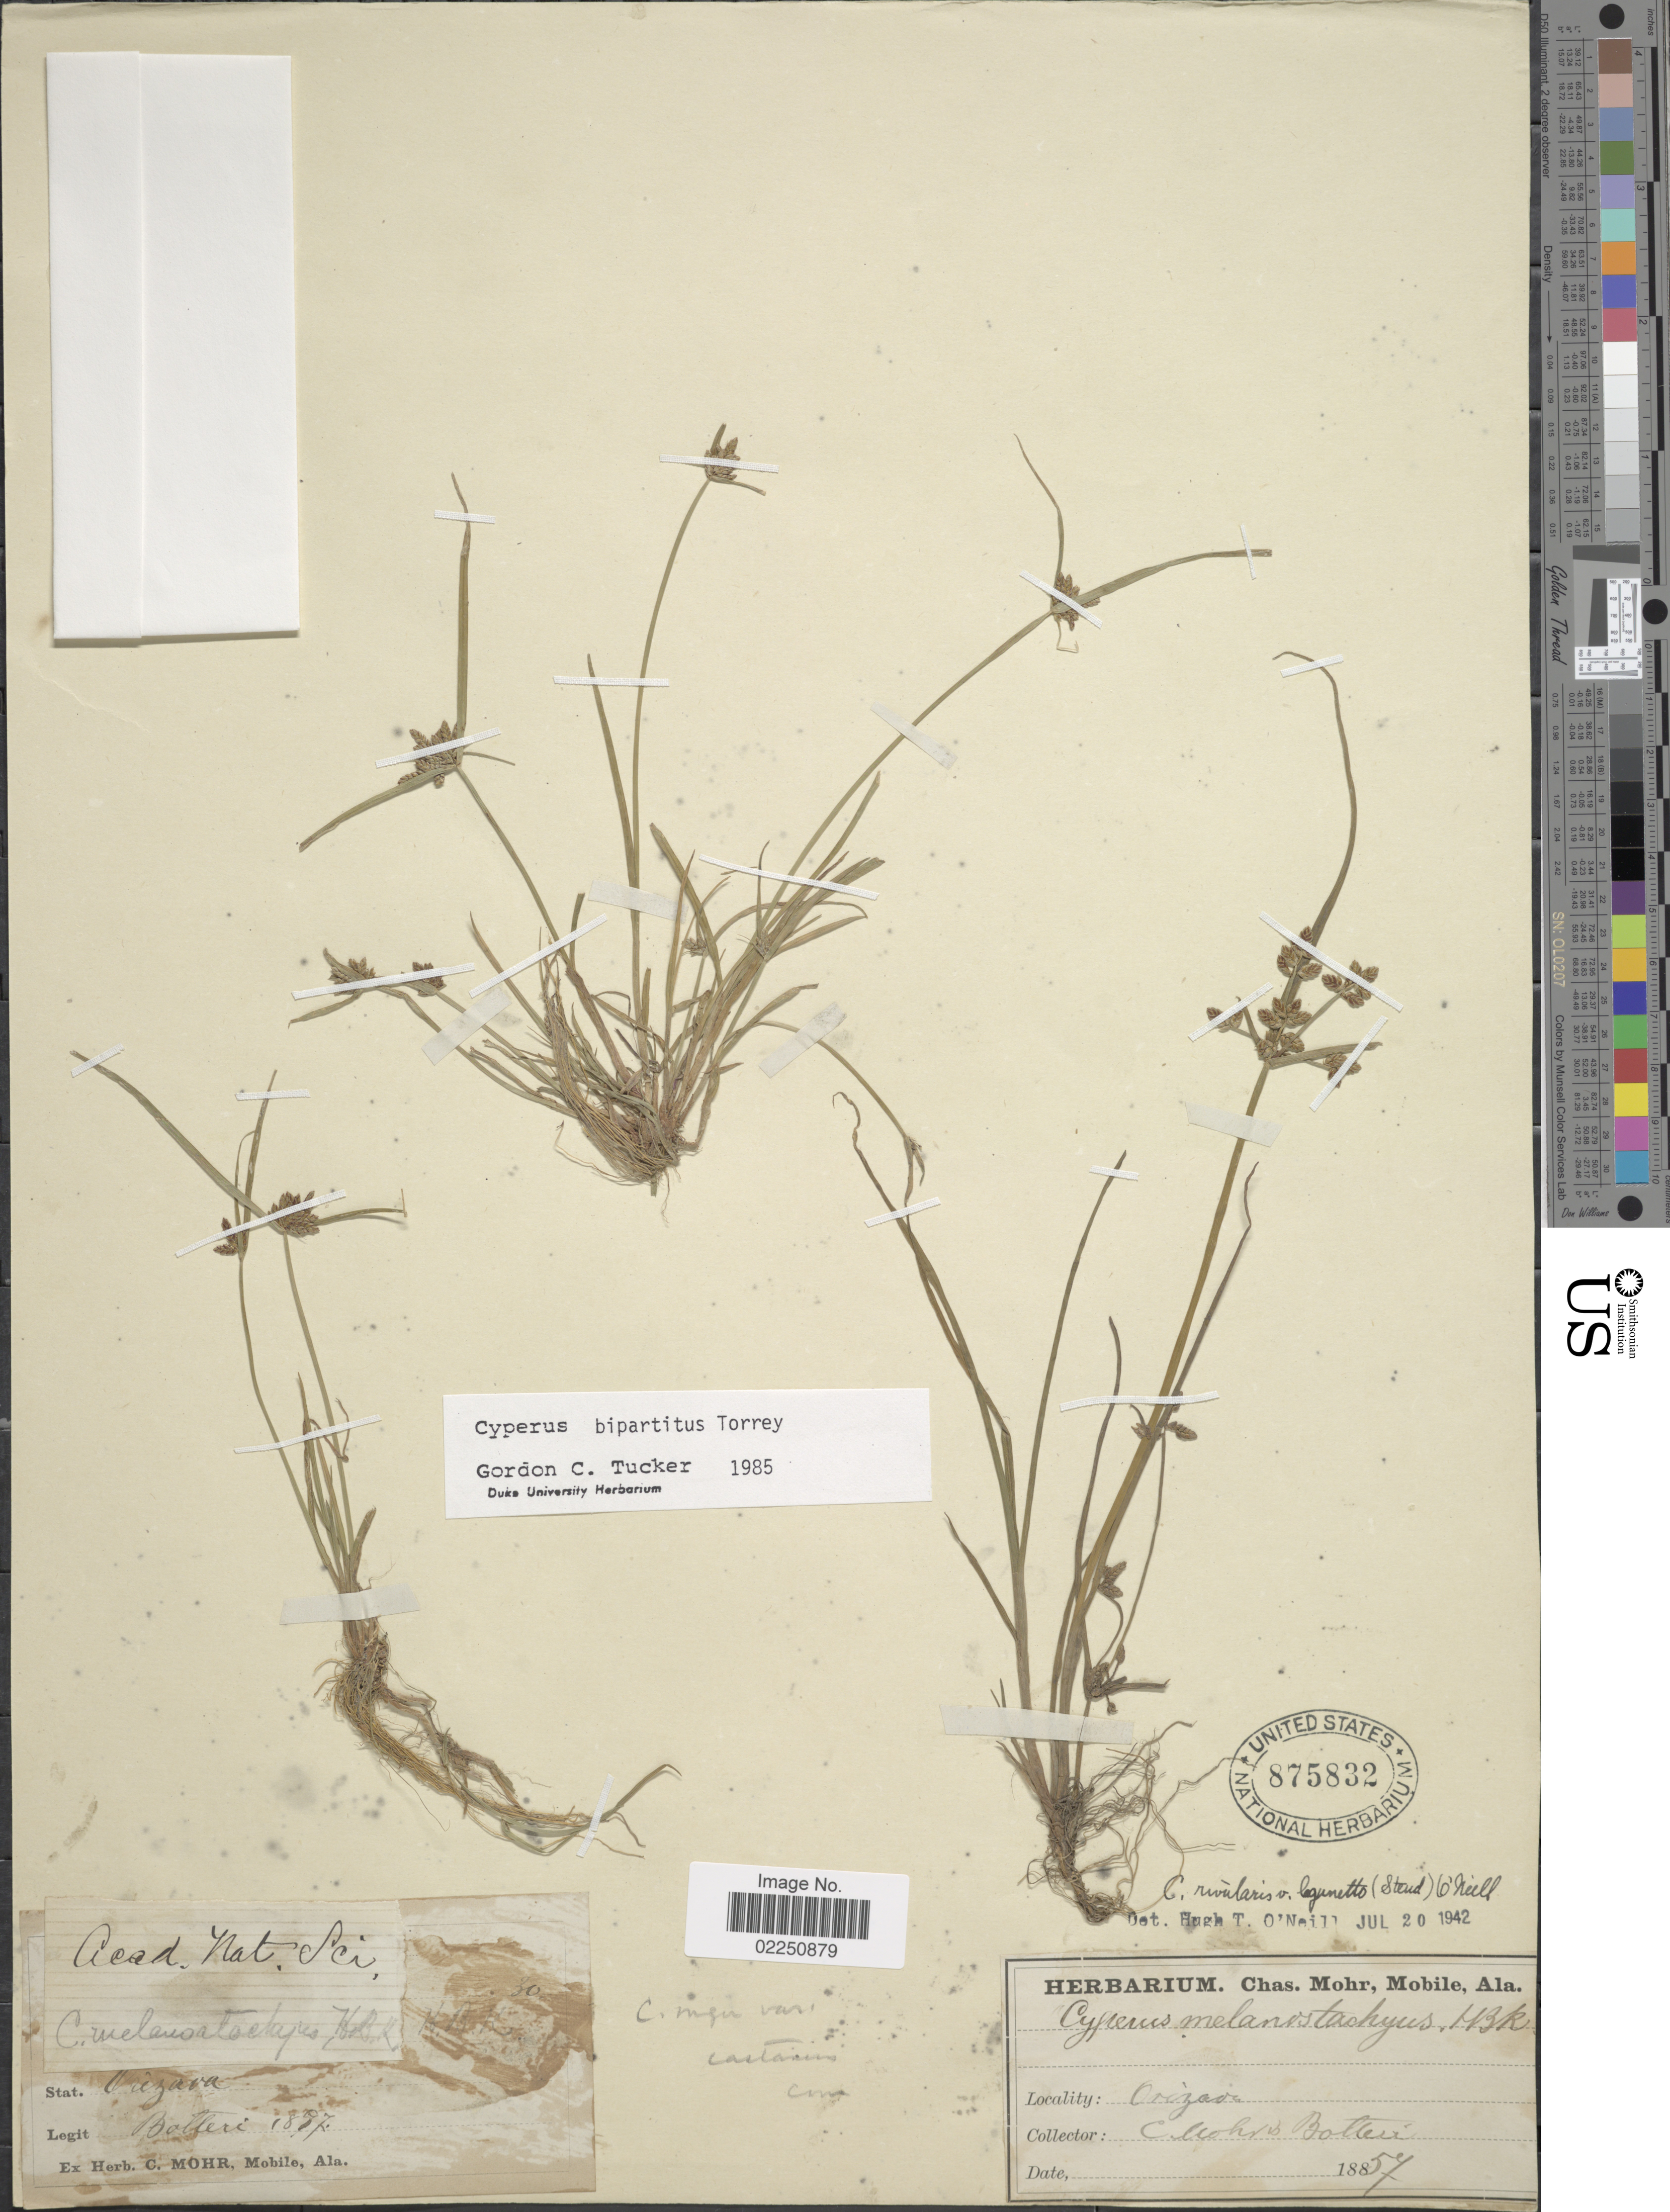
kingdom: Plantae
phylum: Tracheophyta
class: Liliopsida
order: Poales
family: Cyperaceae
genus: Cyperus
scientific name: Cyperus bipartitus Torr.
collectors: -. Botteri & C. T. Mohr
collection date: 1887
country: Mexico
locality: Orizaba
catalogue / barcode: US 875832